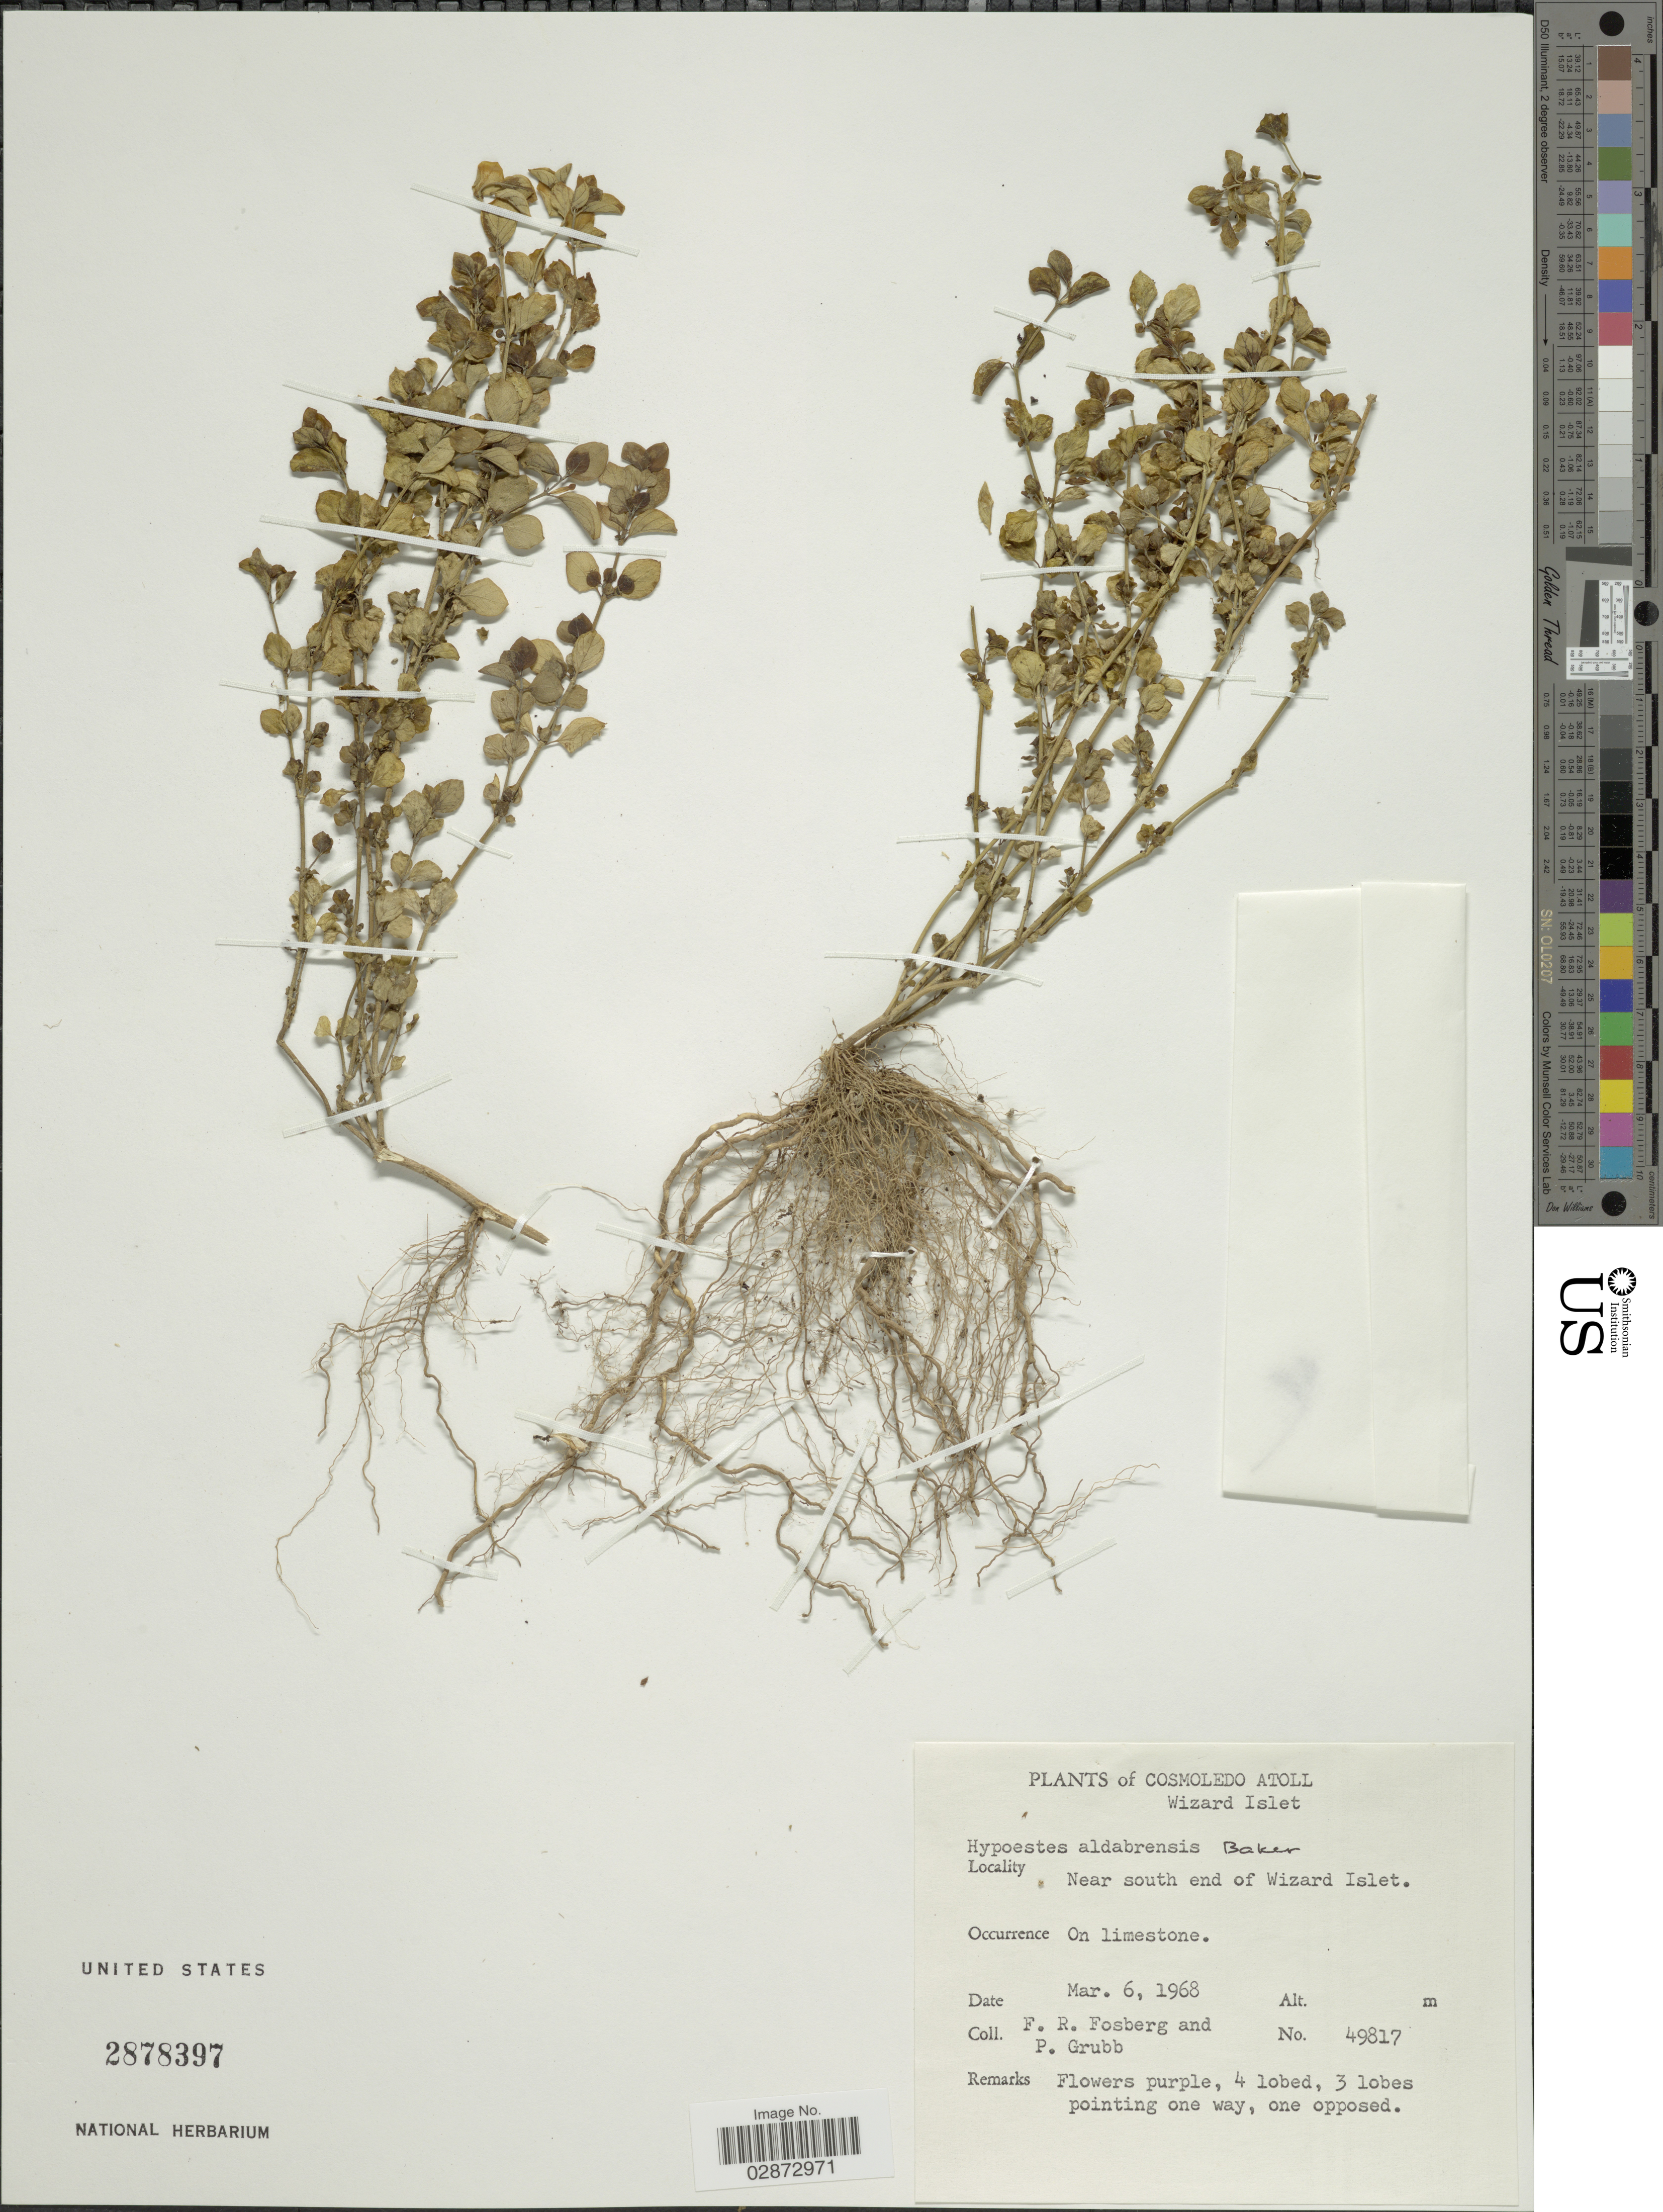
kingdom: Plantae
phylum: Tracheophyta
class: Magnoliopsida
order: Lamiales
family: Acanthaceae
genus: Hypoestes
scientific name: Hypoestes aldabrensis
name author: Baker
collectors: F. R. Fosberg & P. J. Grubb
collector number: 49817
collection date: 1968-03-06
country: Seychelles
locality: Cosmoledo Atoll. Wizard Islet. Near south end of Wizard Islet.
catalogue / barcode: US 2878397